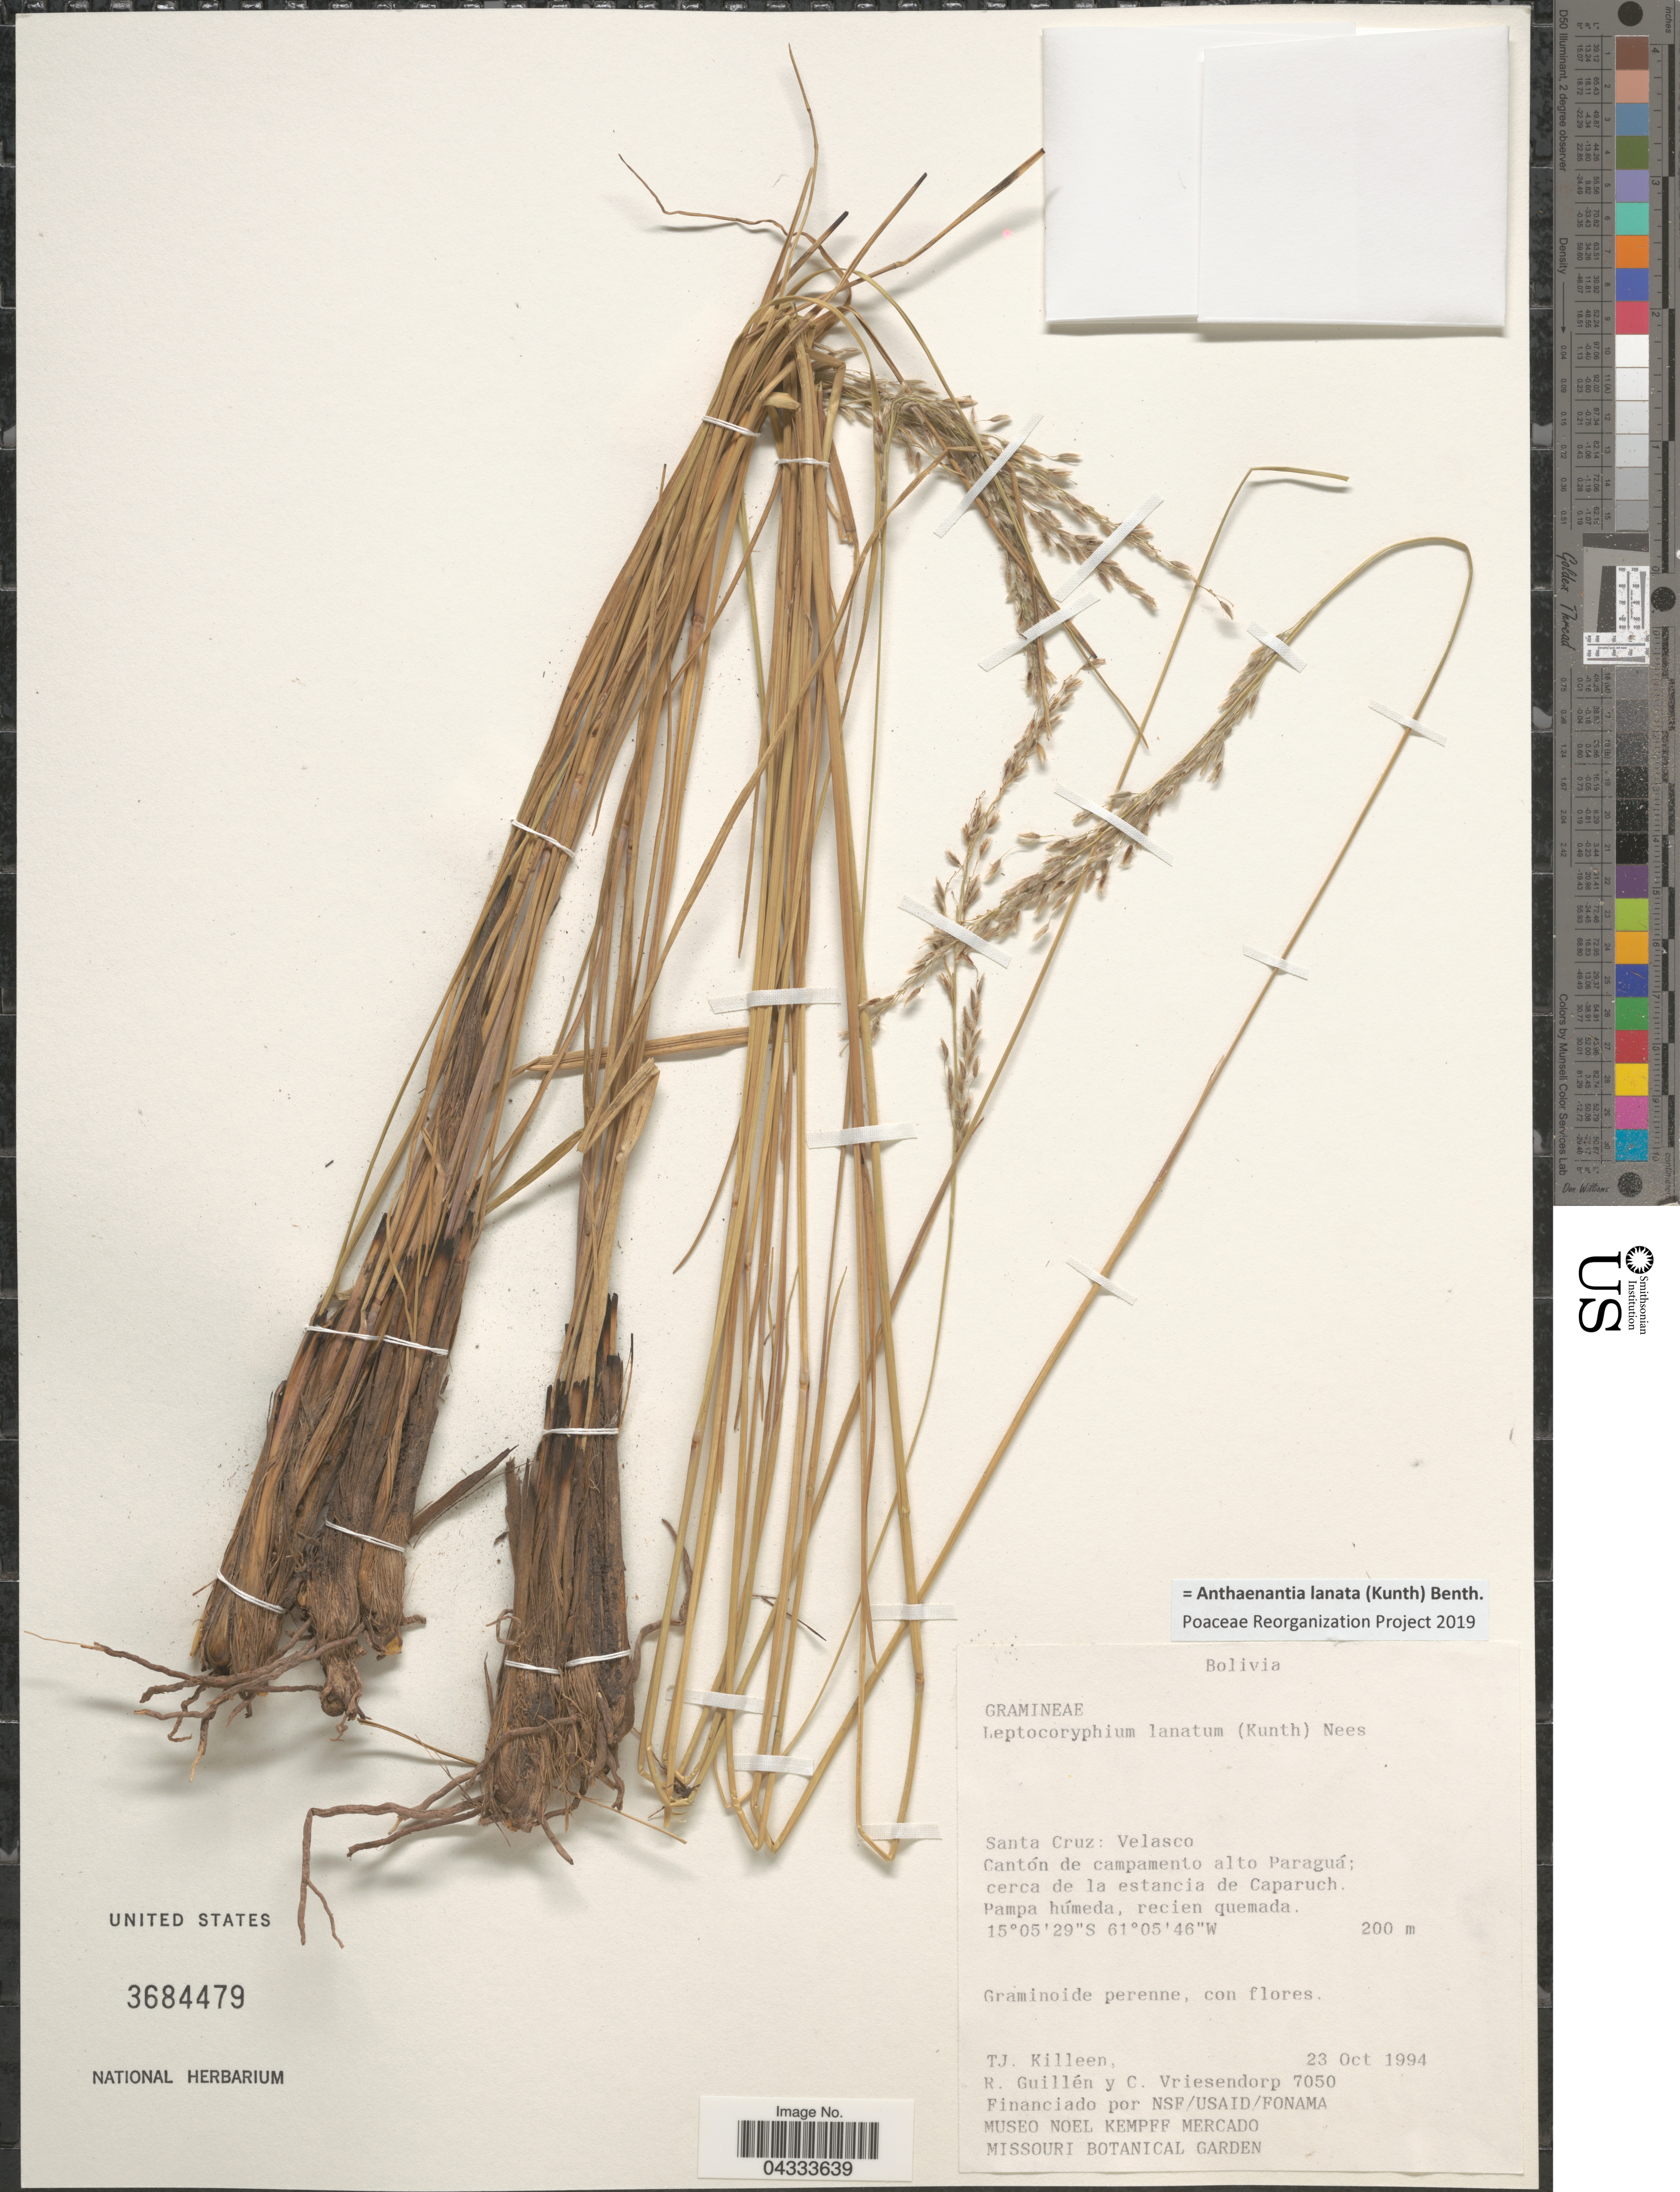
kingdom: Plantae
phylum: Tracheophyta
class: Liliopsida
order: Poales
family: Poaceae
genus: Anthaenantia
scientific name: Anthaenantia lanata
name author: (Kunth) Benth.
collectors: T. J. Killeen, R. Guillen & C. Vriesendorp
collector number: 7050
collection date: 1994-10-23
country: Bolivia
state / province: Santa Cruz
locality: Velasco. Cantón de campamento alto Paraguá; cerca de la estancia de Caparuch.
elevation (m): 200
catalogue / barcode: US 3684479